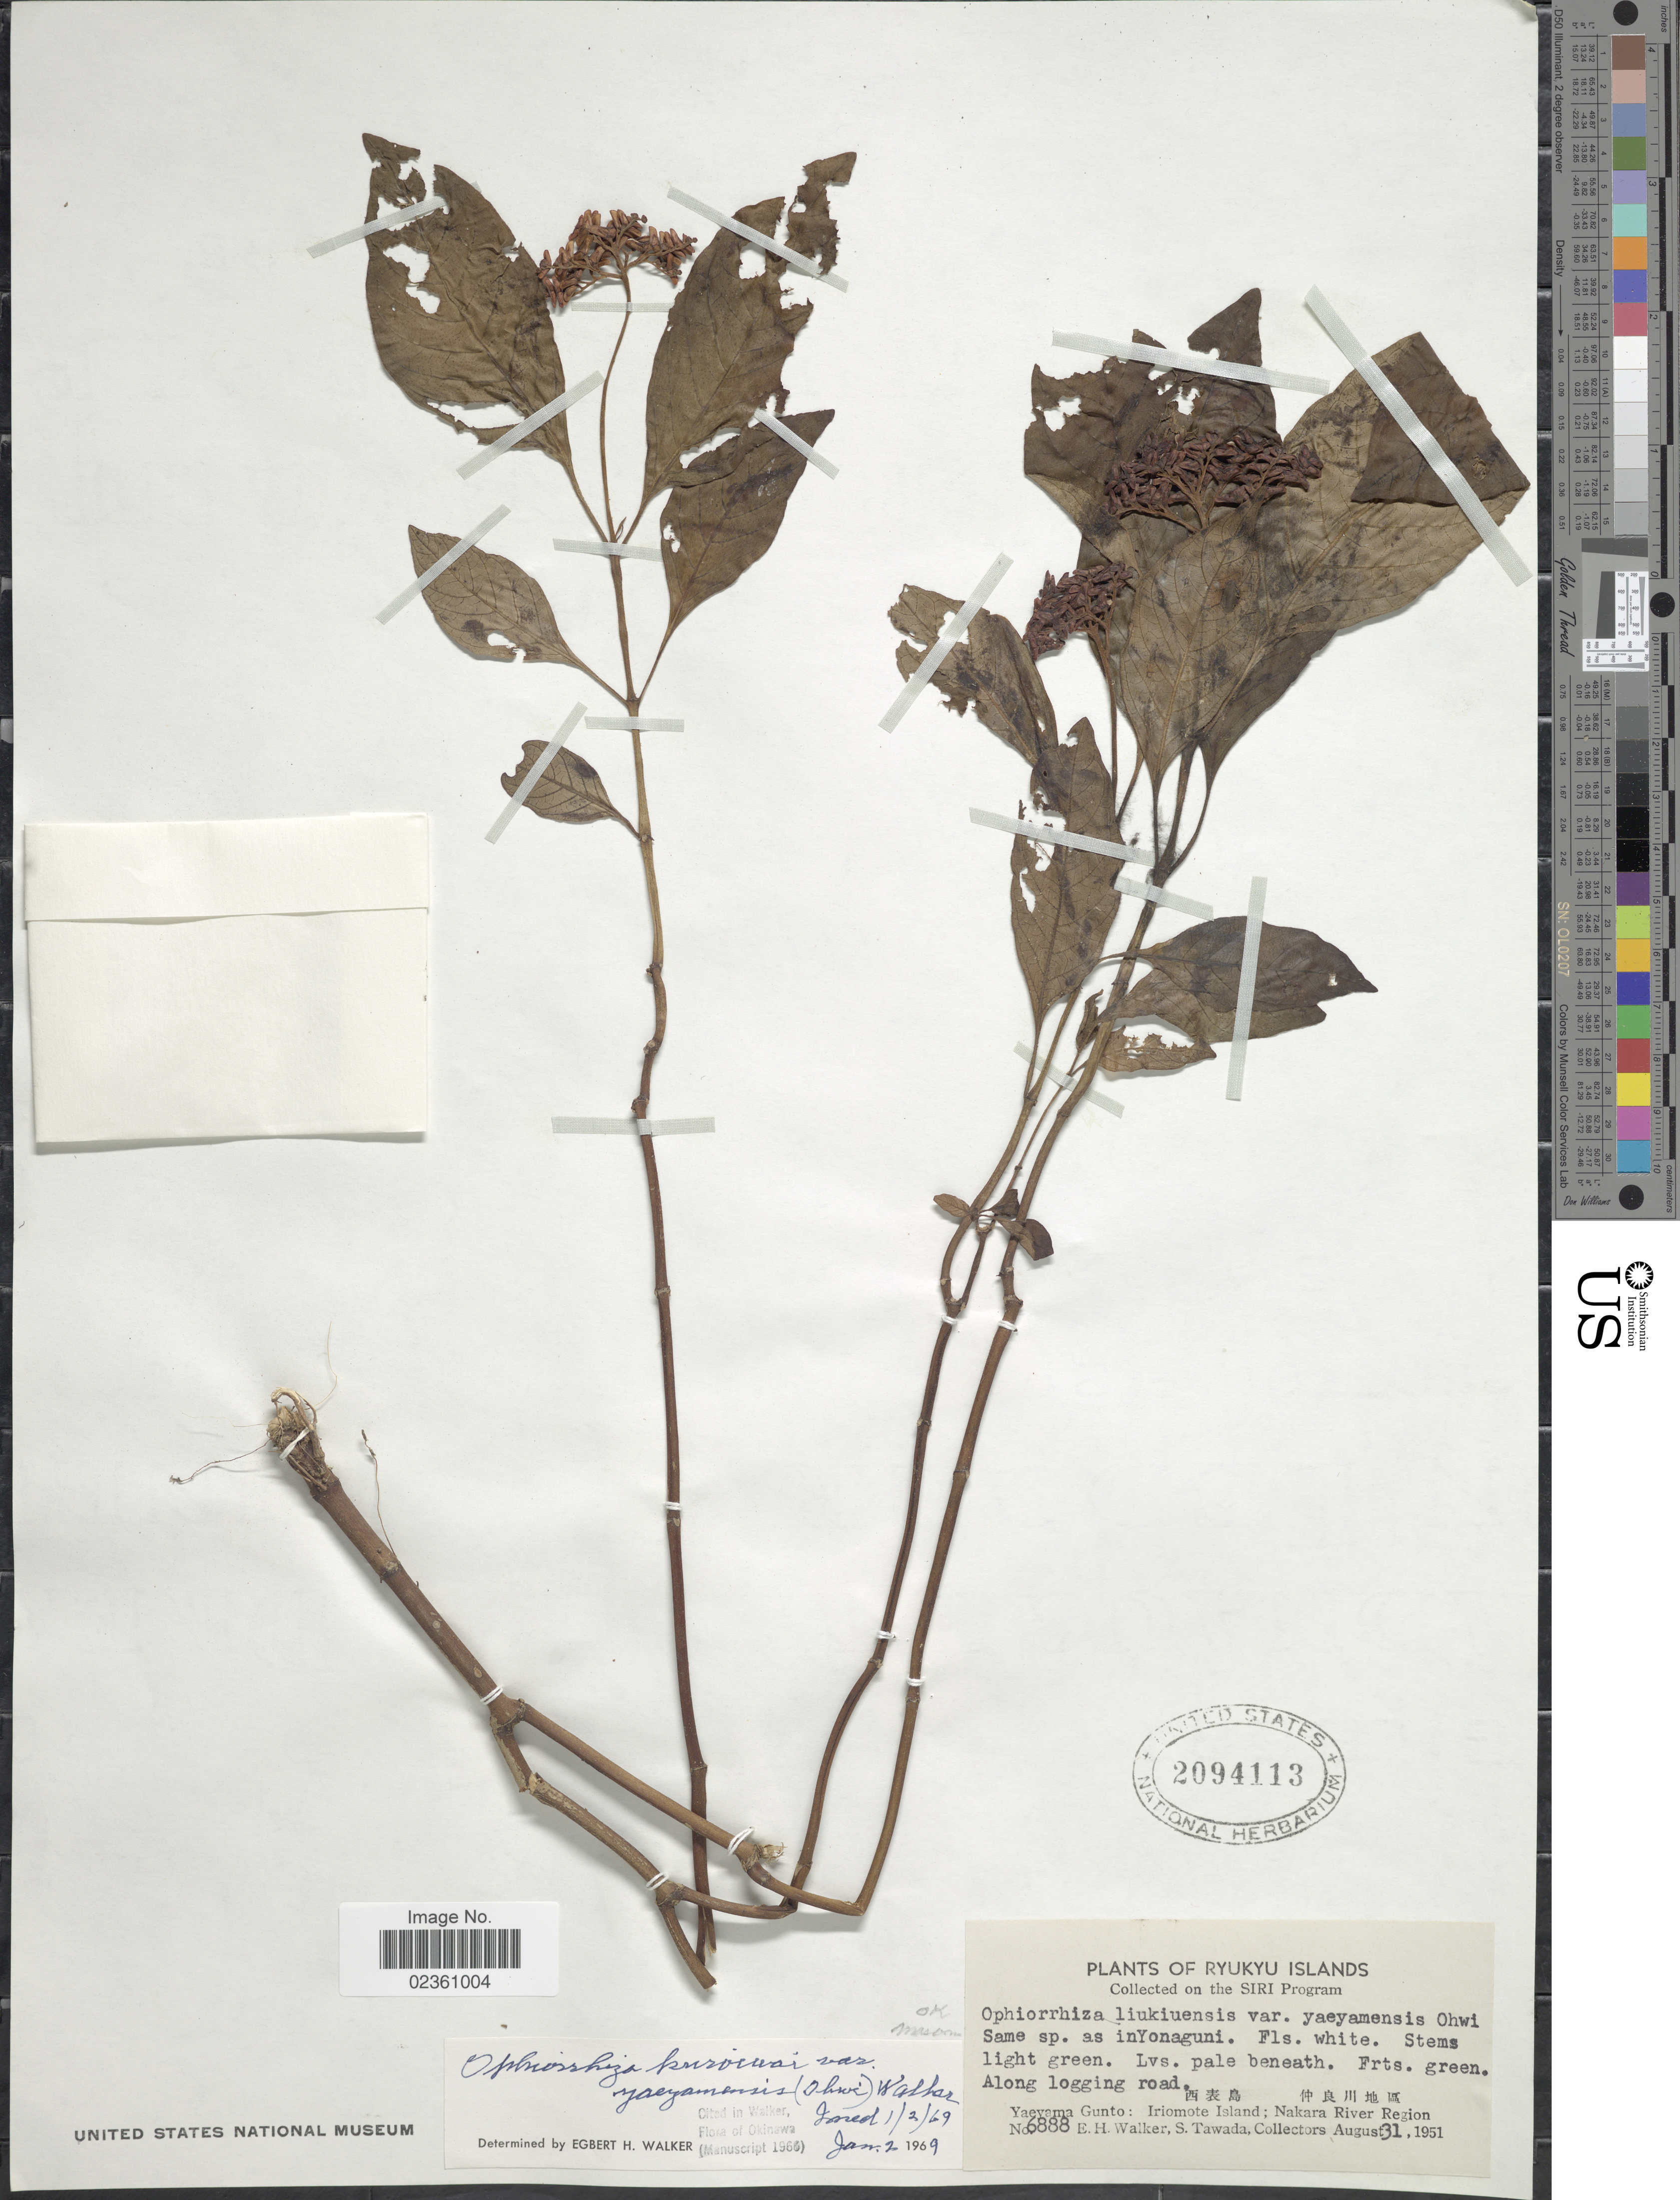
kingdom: Plantae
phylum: Tracheophyta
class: Magnoliopsida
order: Gentianales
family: Rubiaceae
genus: Ophiorrhiza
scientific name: Ophiorrhiza kuroiwai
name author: Makino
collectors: E. H. Walker & S. Tawada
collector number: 6888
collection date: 1951-08-31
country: Japan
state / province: Okinawa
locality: Ryukyu Islands, Along logging road, Yayeyama Gunto: Iriomote Island; Nakara River Region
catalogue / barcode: US 2094113